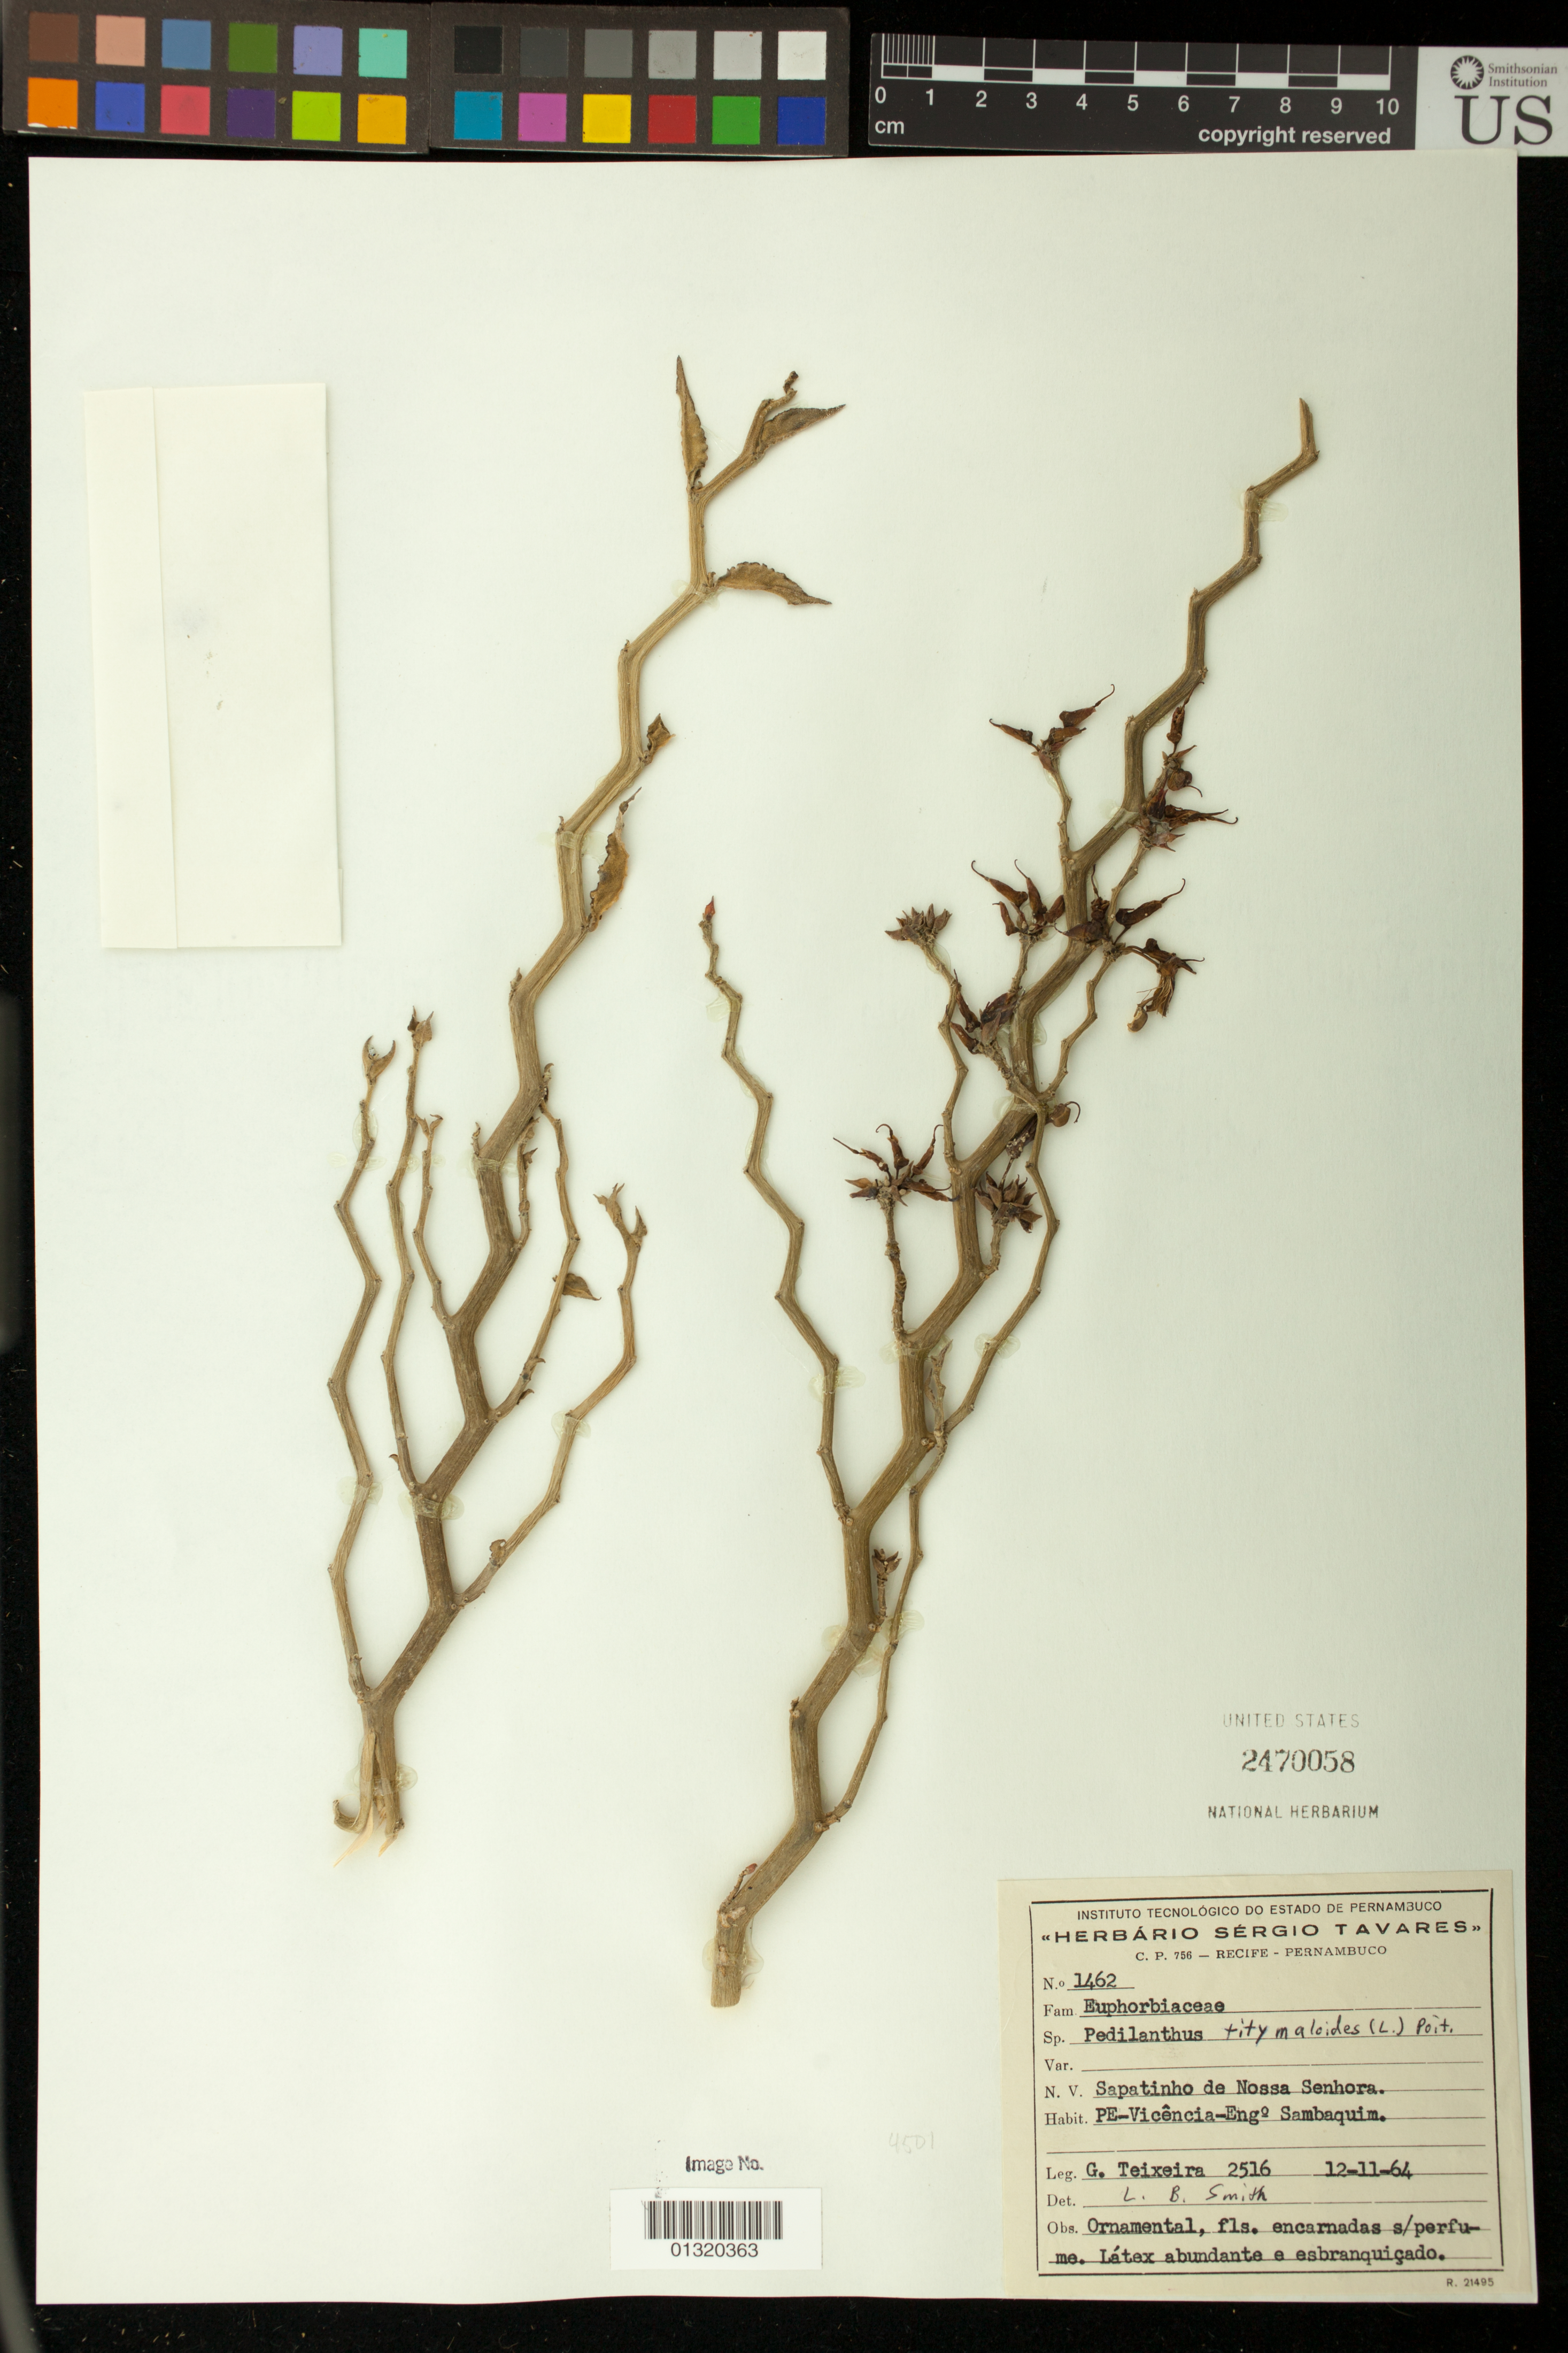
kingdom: Plantae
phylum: Tracheophyta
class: Magnoliopsida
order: Malpighiales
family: Euphorbiaceae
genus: Pedilanthus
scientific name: Pedilanthus tithymaloides subsp. tithymaloides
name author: (L.) Poit.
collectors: G. Teixeira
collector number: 2516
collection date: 1964-11-12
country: Brazil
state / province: Pernambuco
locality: PE-Vicência-Eng° Sambaquim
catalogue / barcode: US 2470058